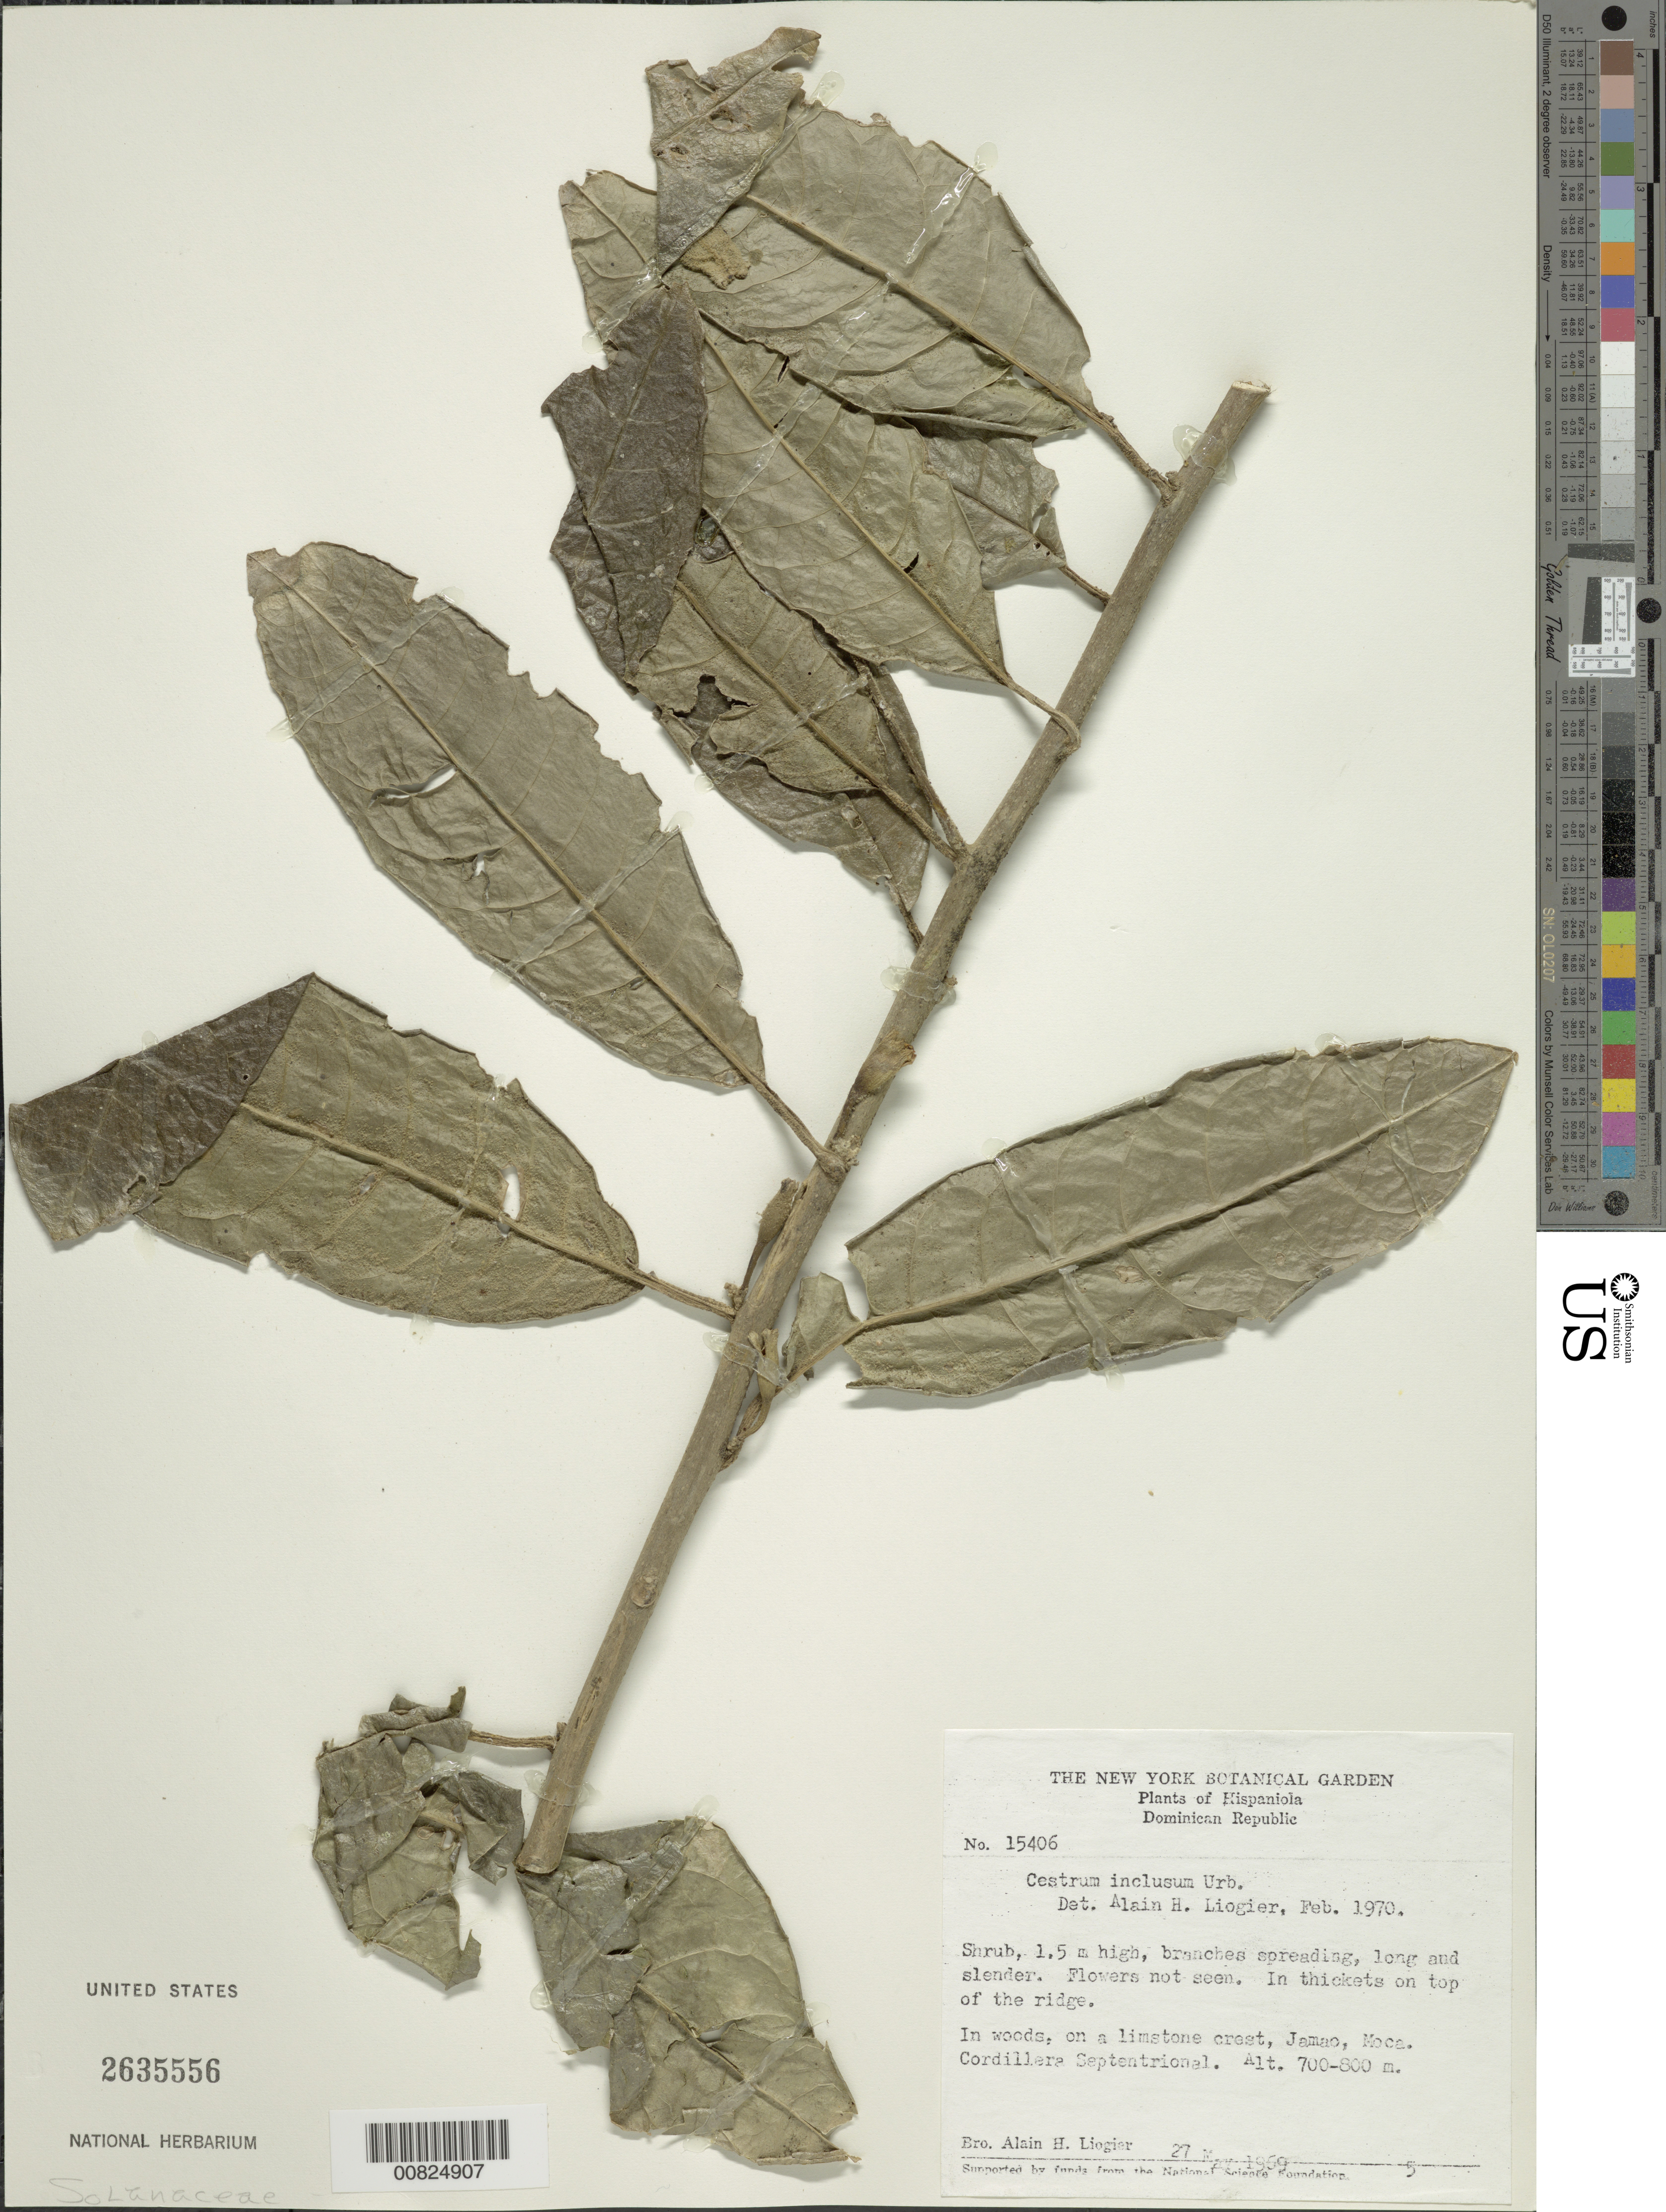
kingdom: Plantae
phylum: Tracheophyta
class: Magnoliopsida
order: Solanales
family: Solanaceae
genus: Cestrum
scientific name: Cestrum inclusum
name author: Urb.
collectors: A. H. Liogier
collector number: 15406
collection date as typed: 27 May 1969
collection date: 1969-05-27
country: Dominican Republic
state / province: Espaillat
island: Hispaniola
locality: Cordillera Septentrional, Jamao, Moca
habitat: In thickets of woods on top of limestone ridge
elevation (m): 700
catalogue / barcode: US 2635556